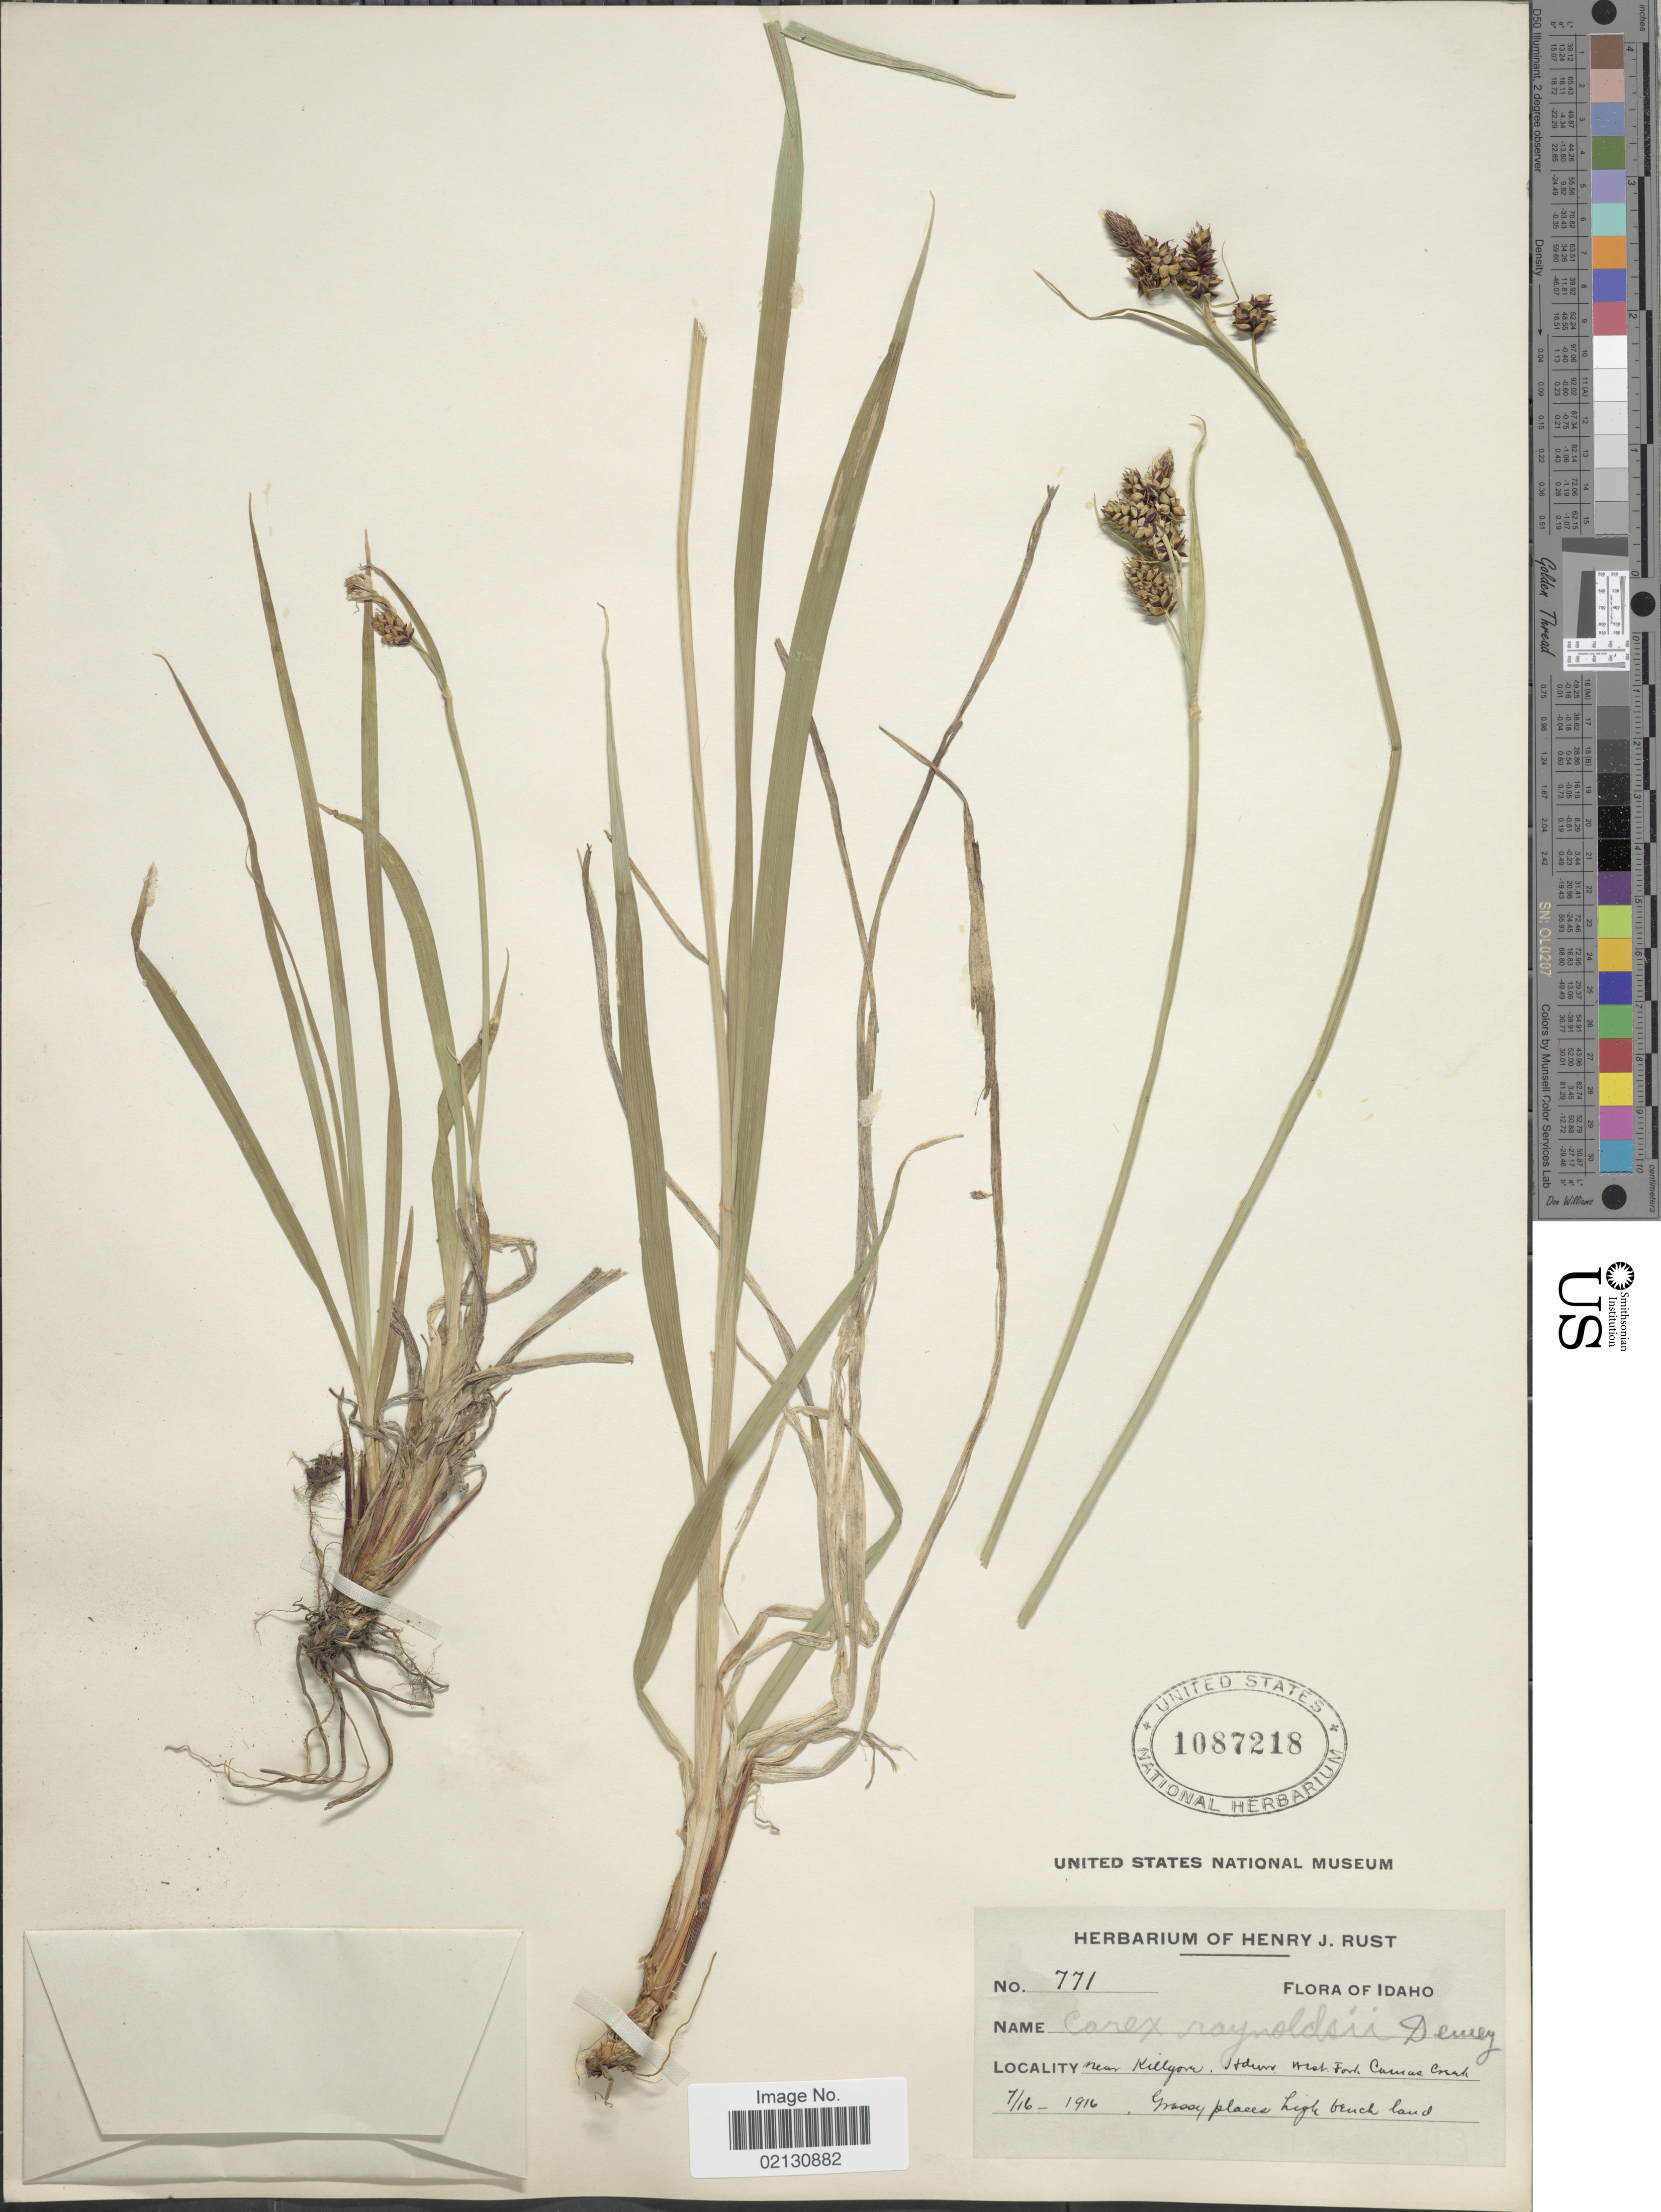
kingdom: Plantae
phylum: Tracheophyta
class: Liliopsida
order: Poales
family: Cyperaceae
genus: Carex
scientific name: Carex raynoldsii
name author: Dewey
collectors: ex herb. Henry J. Rust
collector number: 771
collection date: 1916-07-16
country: United States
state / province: Idaho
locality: Near Kilgore. West Fort Camas Creek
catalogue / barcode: US 1087218